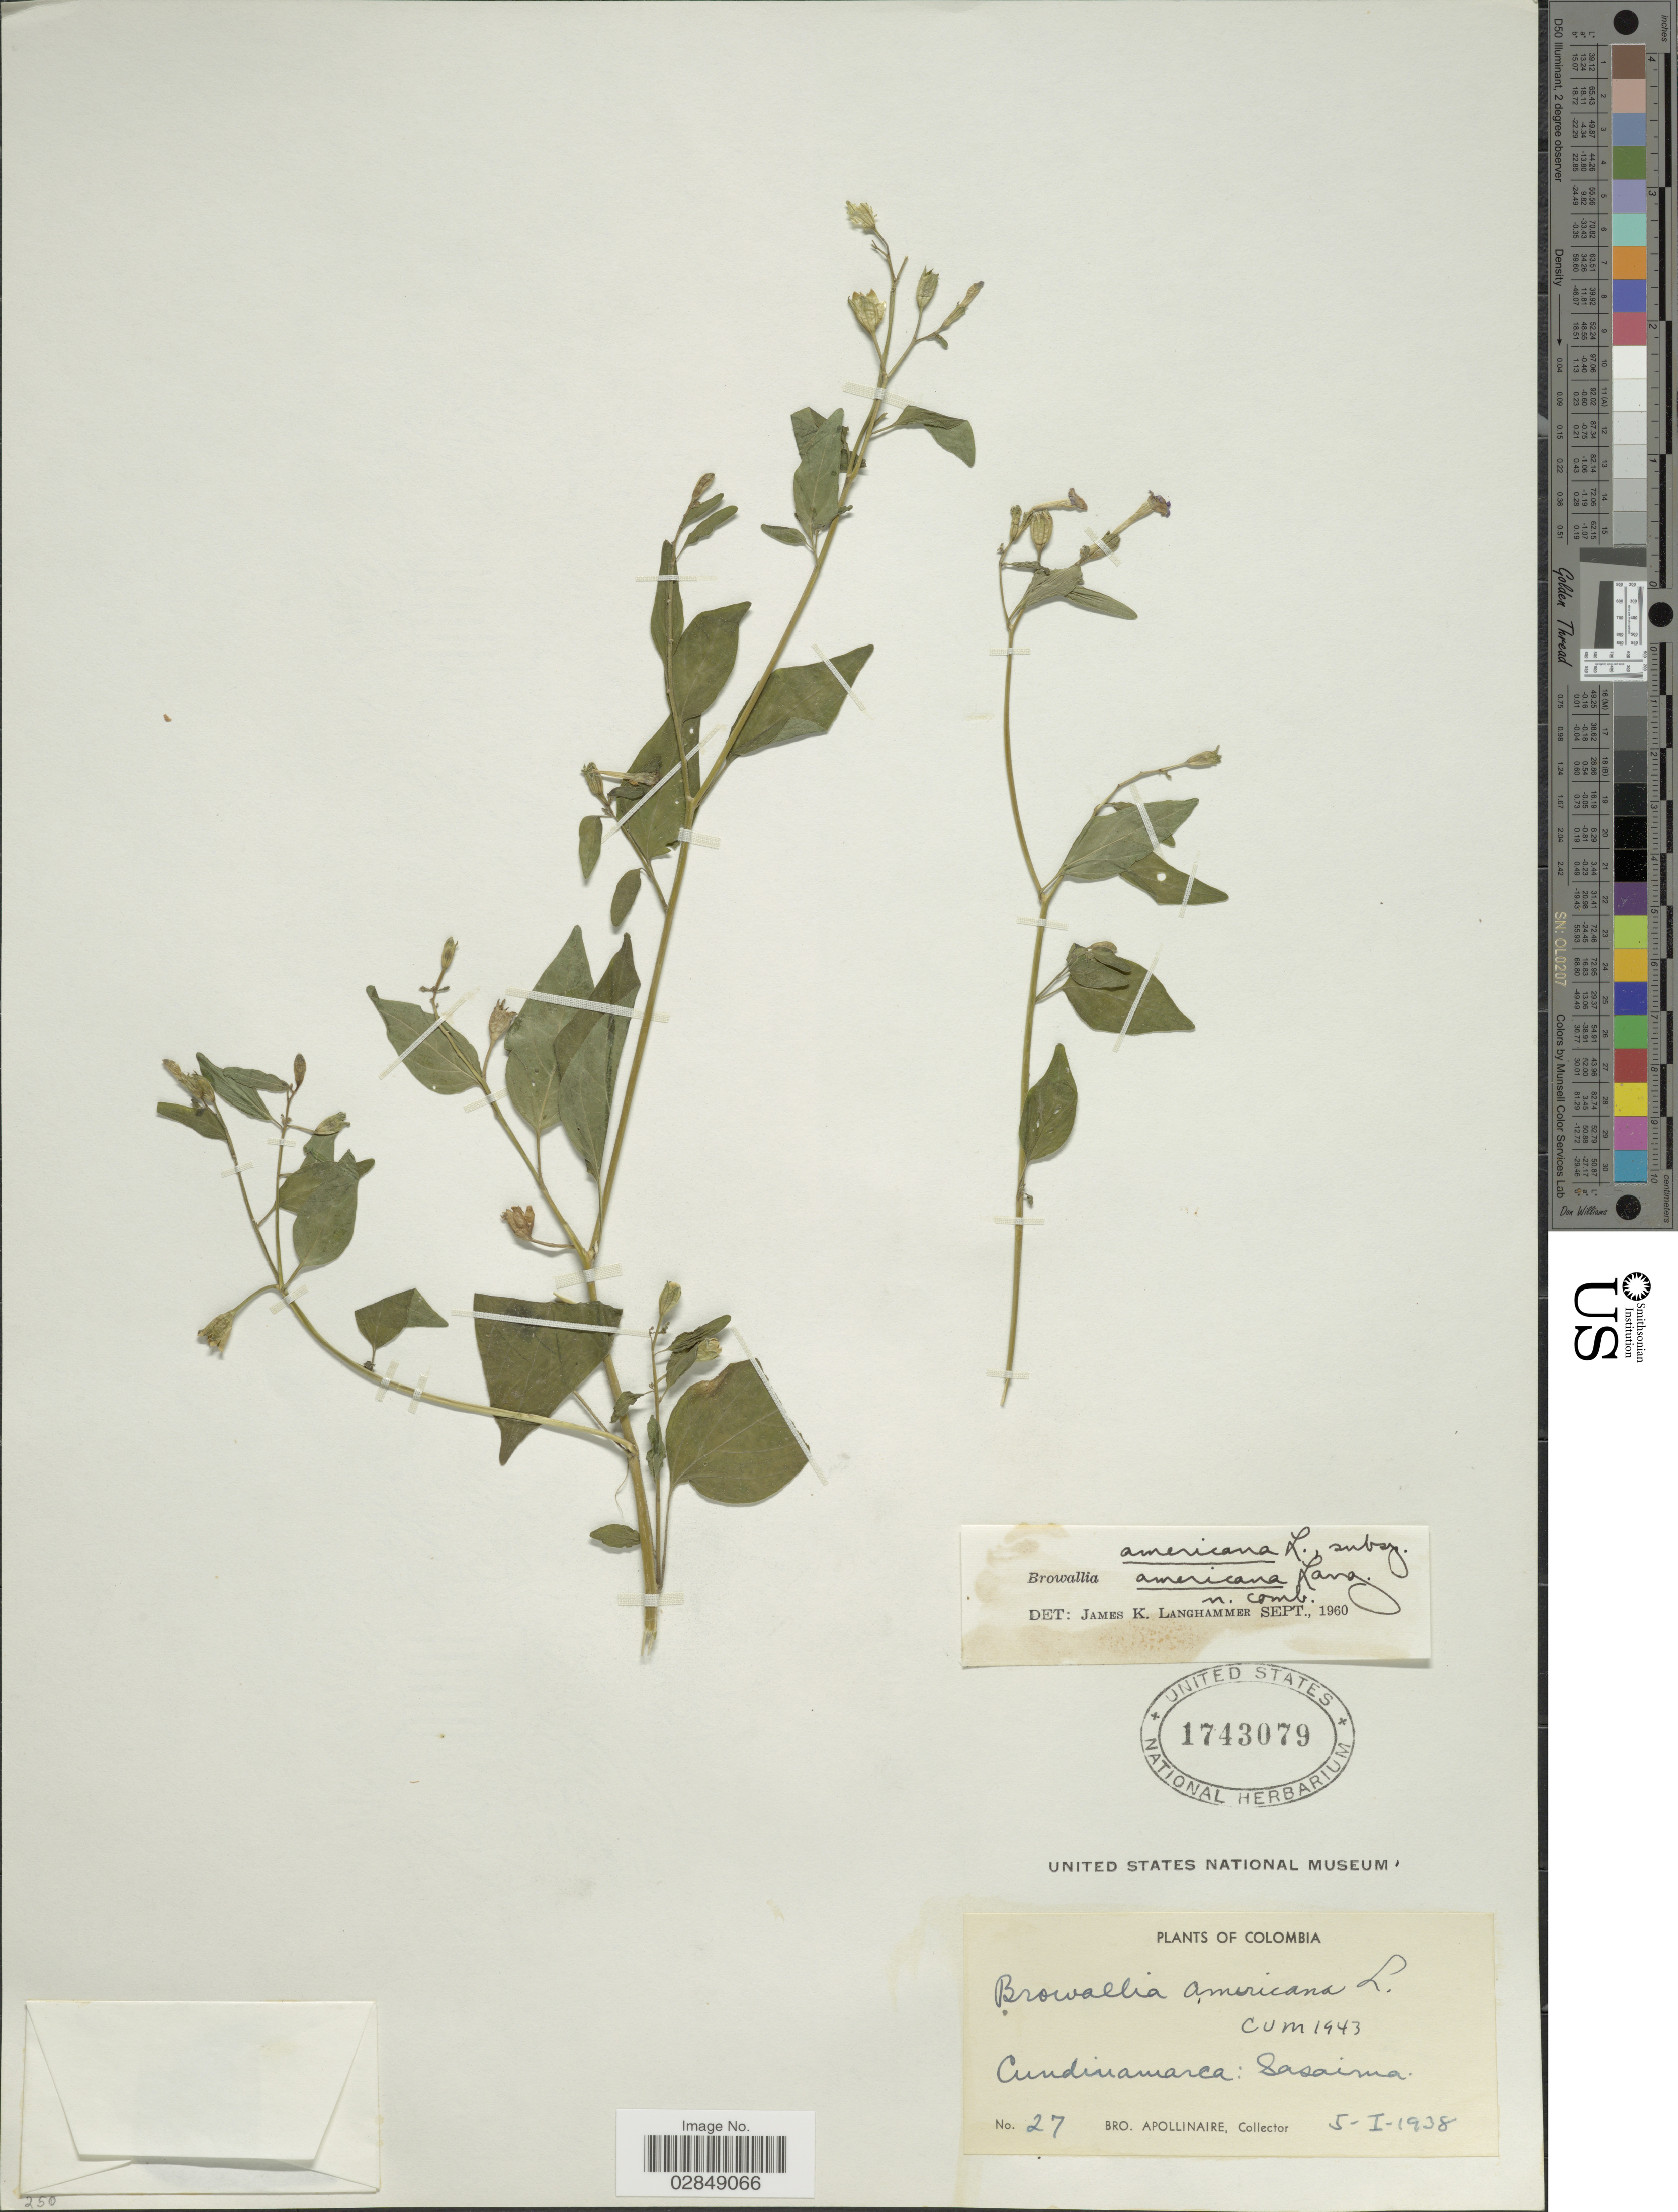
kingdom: Plantae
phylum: Tracheophyta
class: Magnoliopsida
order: Solanales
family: Solanaceae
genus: Browallia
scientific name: Browallia americana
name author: L.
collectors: Bro. Apollinaire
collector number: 27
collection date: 1938-01-05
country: Colombia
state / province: Cundinamarca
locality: Sasaima.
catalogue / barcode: US 1743079